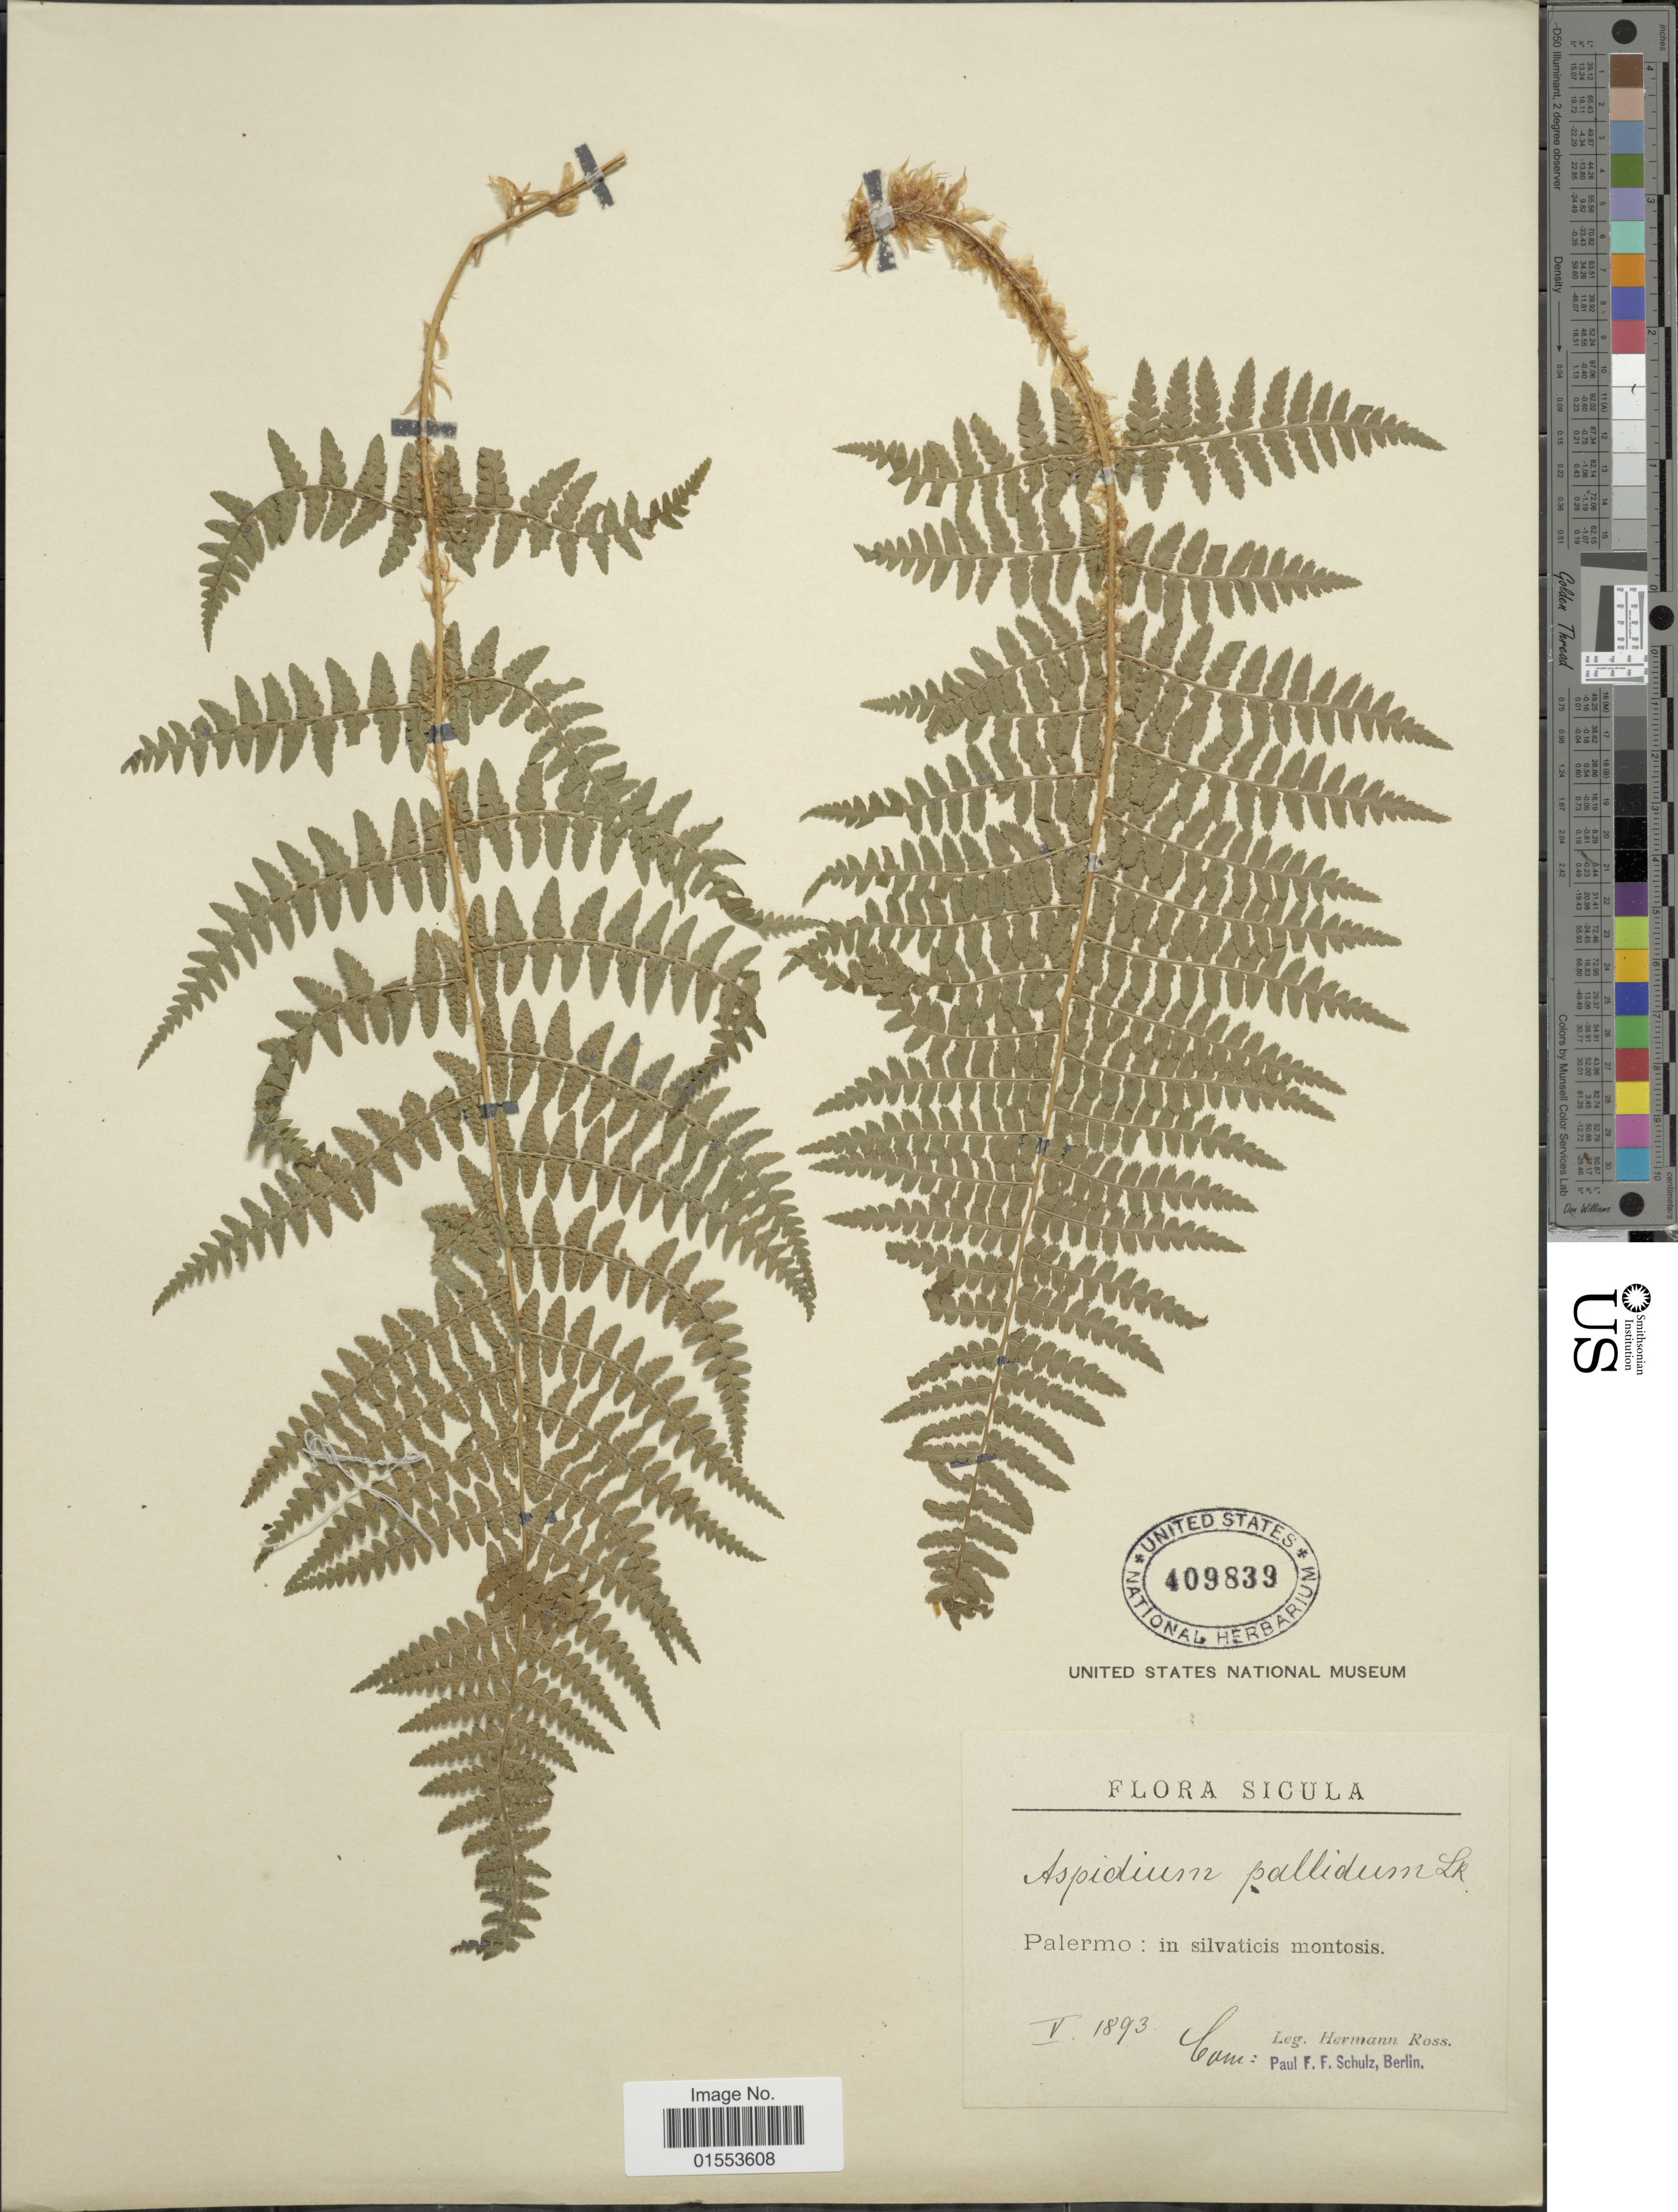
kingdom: Plantae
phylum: Tracheophyta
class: Polypodiopsida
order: Polypodiales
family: Dryopteridaceae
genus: Dryopteris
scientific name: Dryopteris rigida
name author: Underw.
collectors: H. Ross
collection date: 1893-05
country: Italy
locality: Sicula, Palermo: In silvaticis montosis.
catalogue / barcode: US 409839